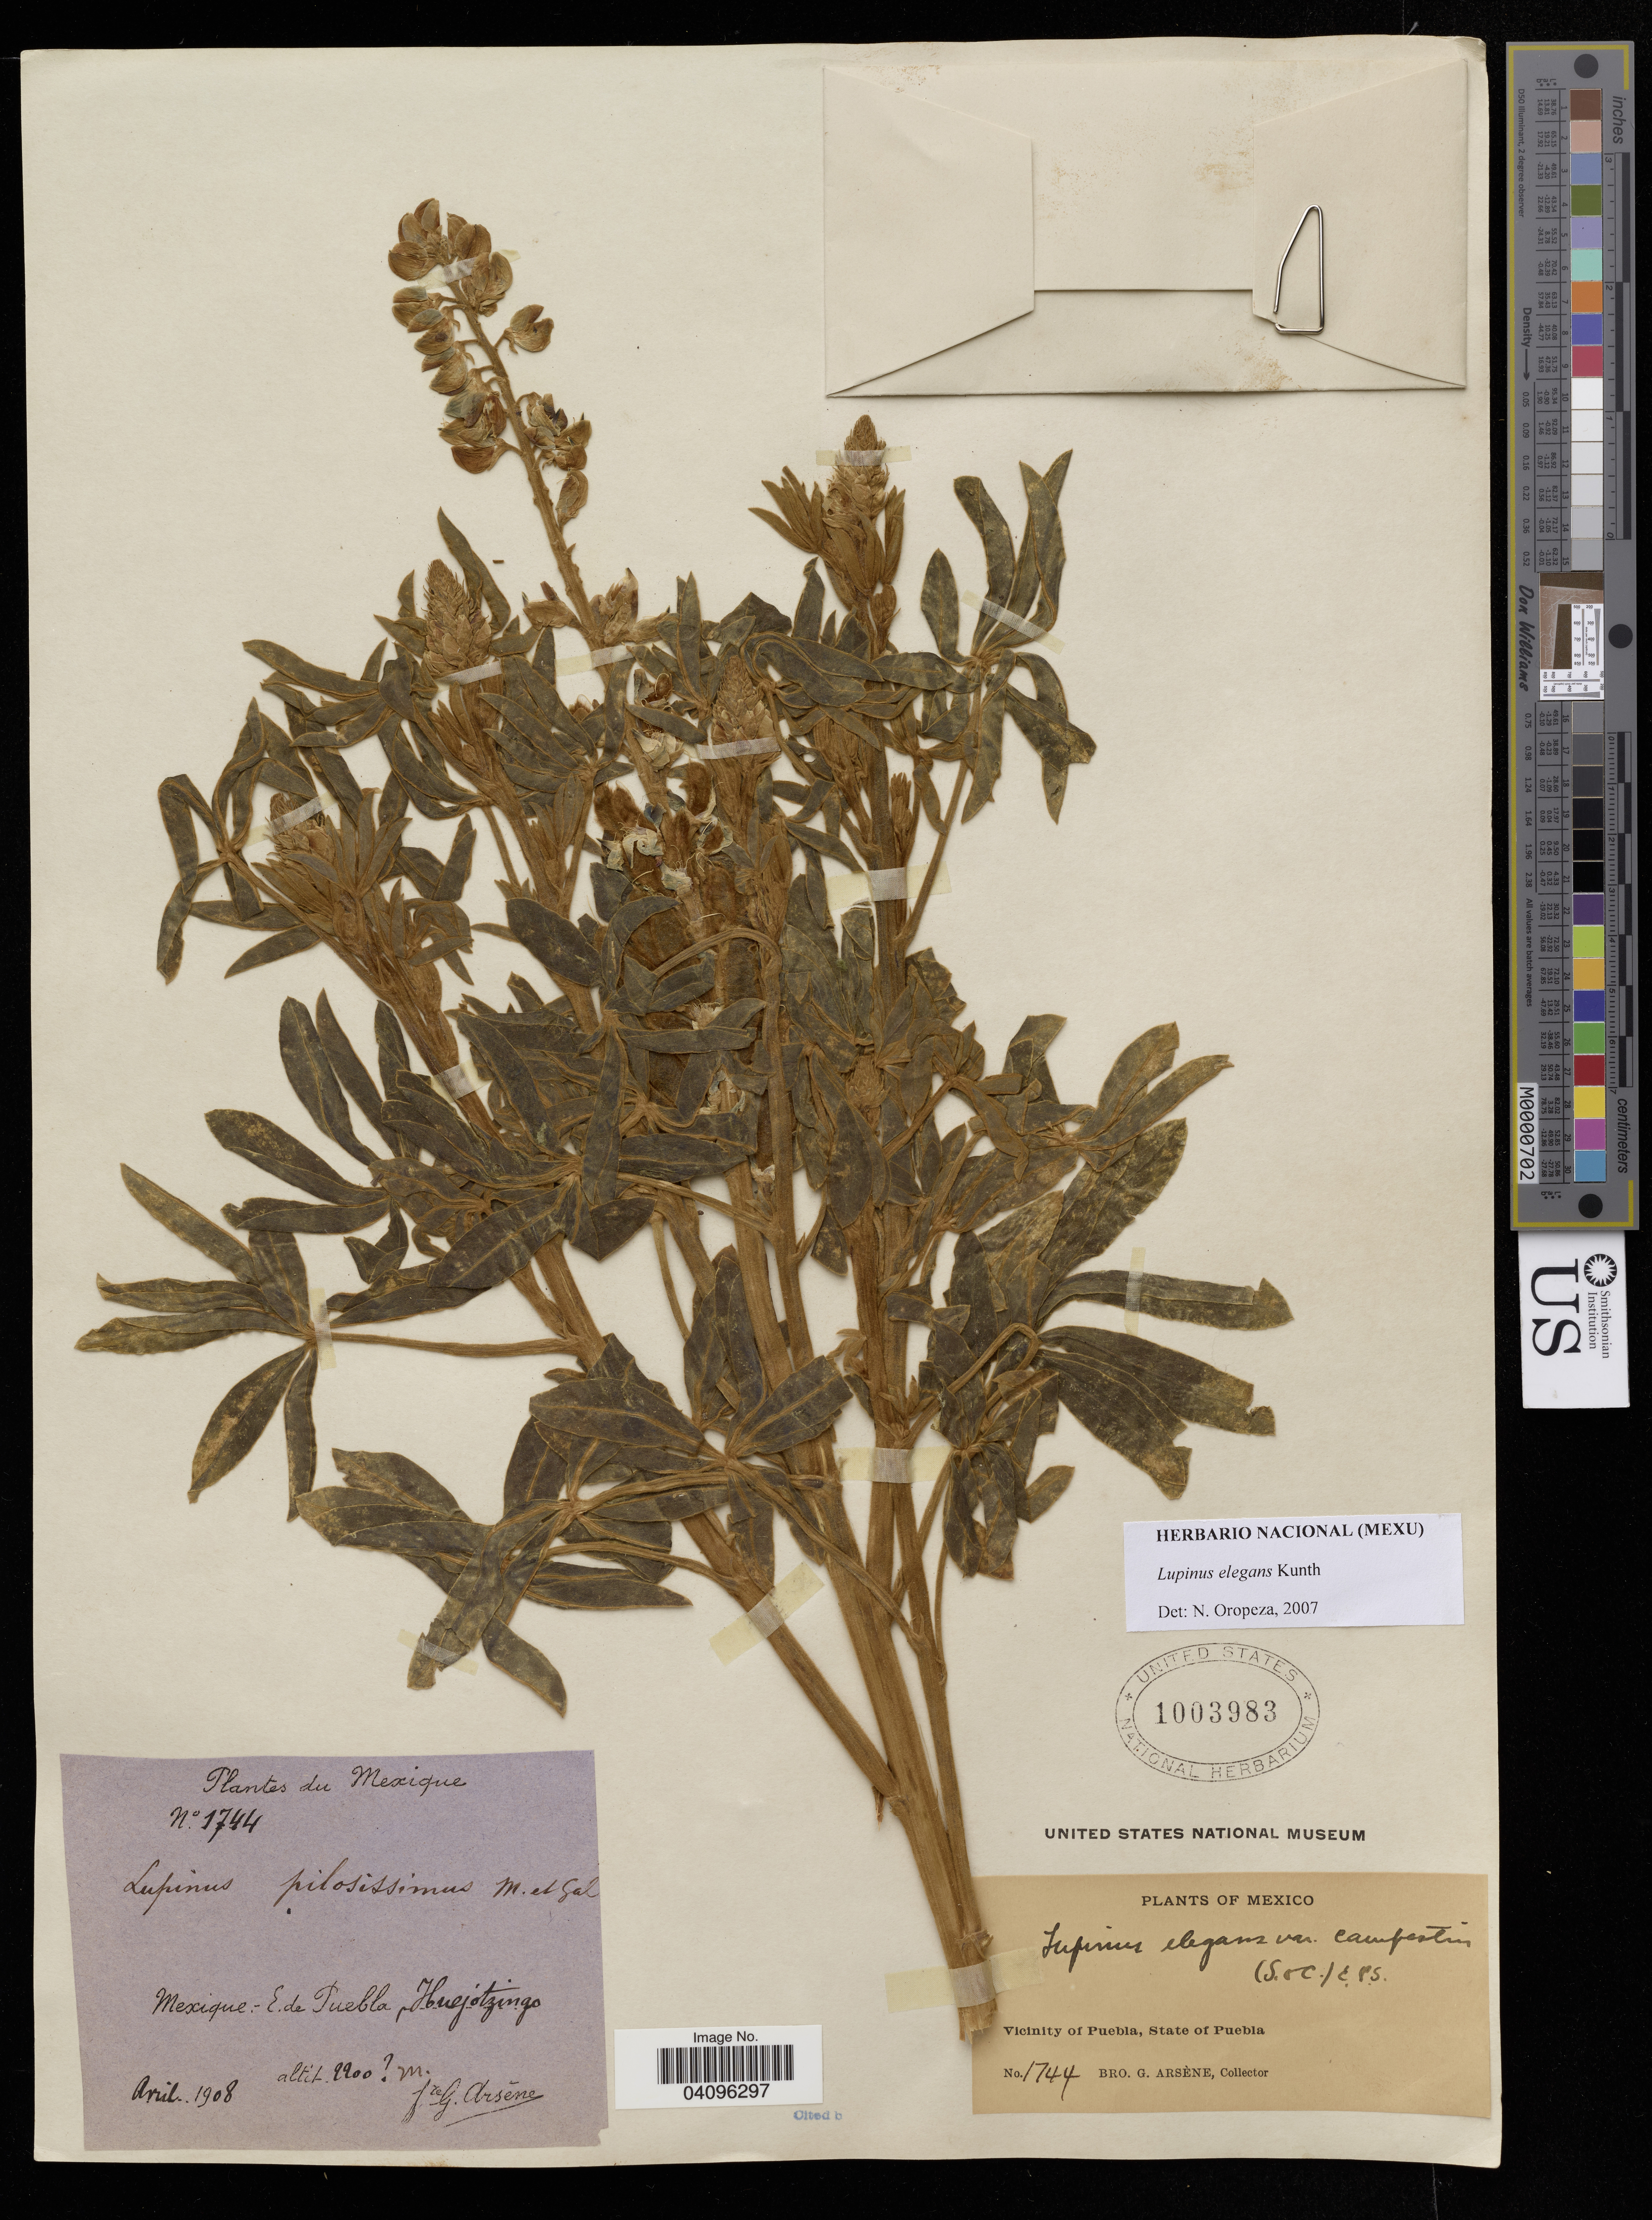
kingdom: Plantae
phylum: Tracheophyta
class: Magnoliopsida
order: Fabales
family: Fabaceae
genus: Lupinus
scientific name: Lupinus elegans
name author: Kunth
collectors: G. Arséne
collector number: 1744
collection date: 1908-04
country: Mexico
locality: Mexique - E. de Puebla, Huejotzingo.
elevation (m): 2200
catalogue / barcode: US 1003983